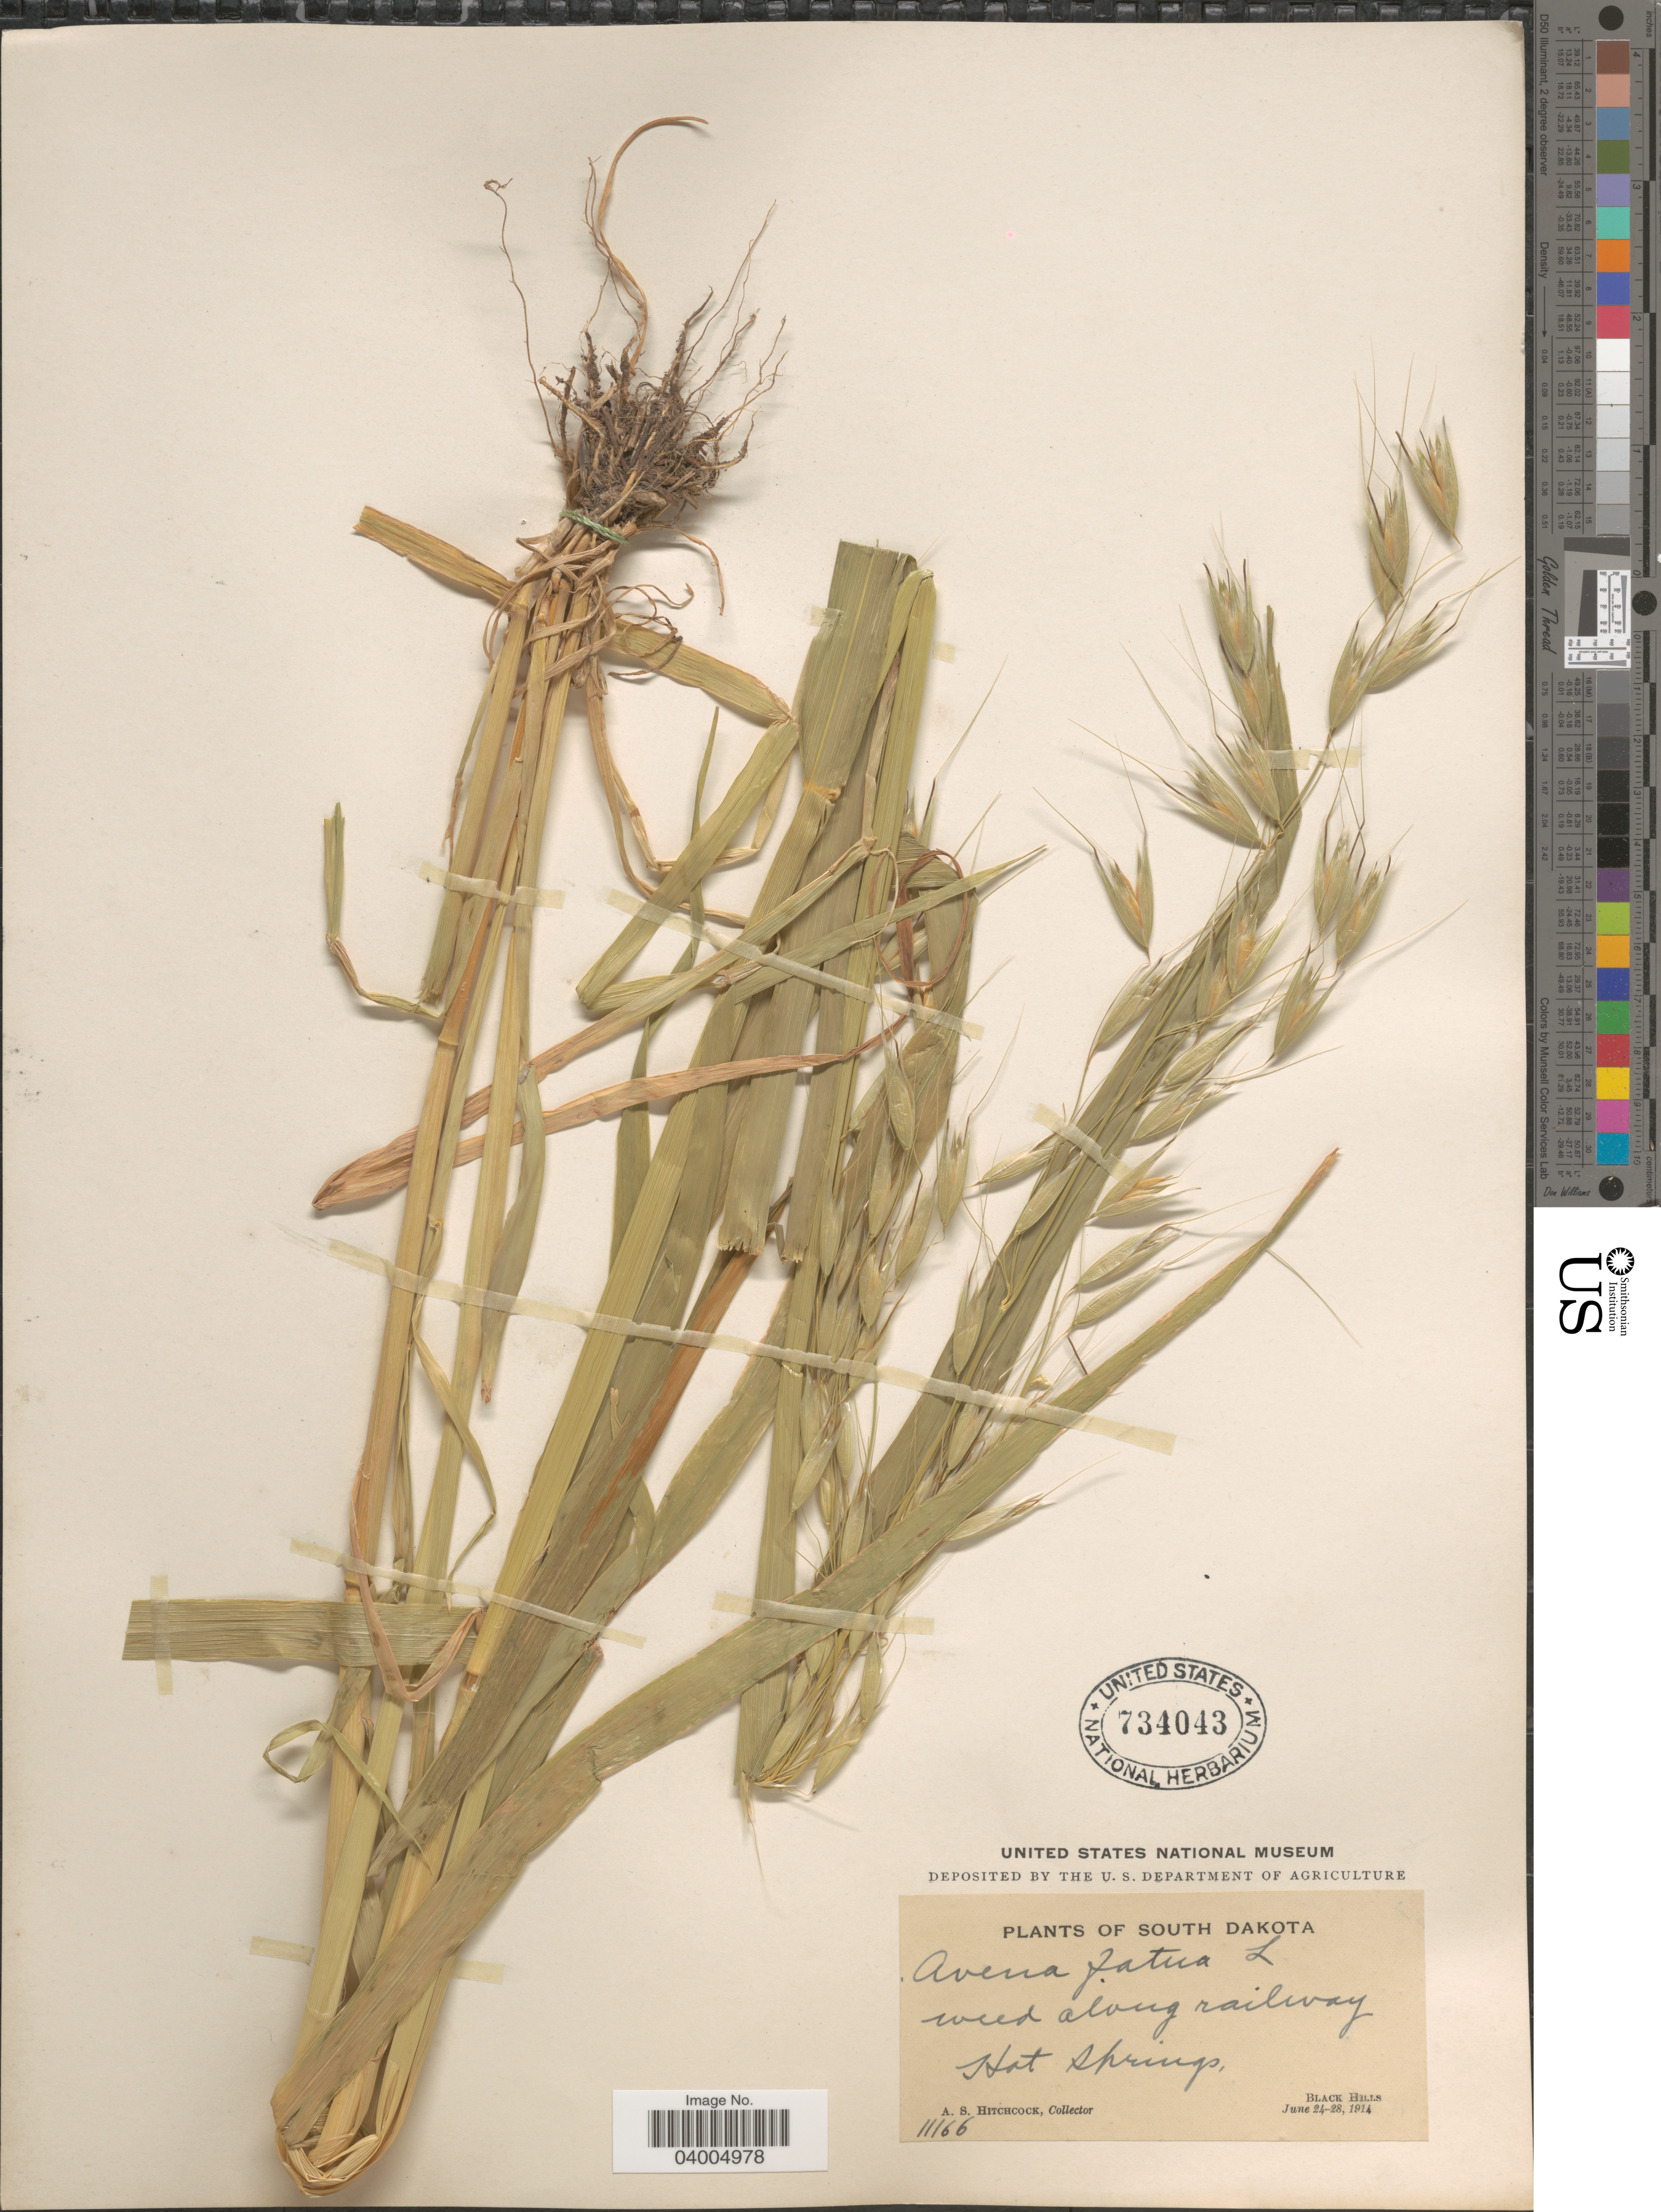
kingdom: Plantae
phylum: Tracheophyta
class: Liliopsida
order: Poales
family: Poaceae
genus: Avena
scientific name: Avena fatua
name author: L.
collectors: A. S. Hitchcock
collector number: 11166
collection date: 1914-06-24/1914-06-28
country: United States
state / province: South Dakota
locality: Hot Springs, Black Hills.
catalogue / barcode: US 734043